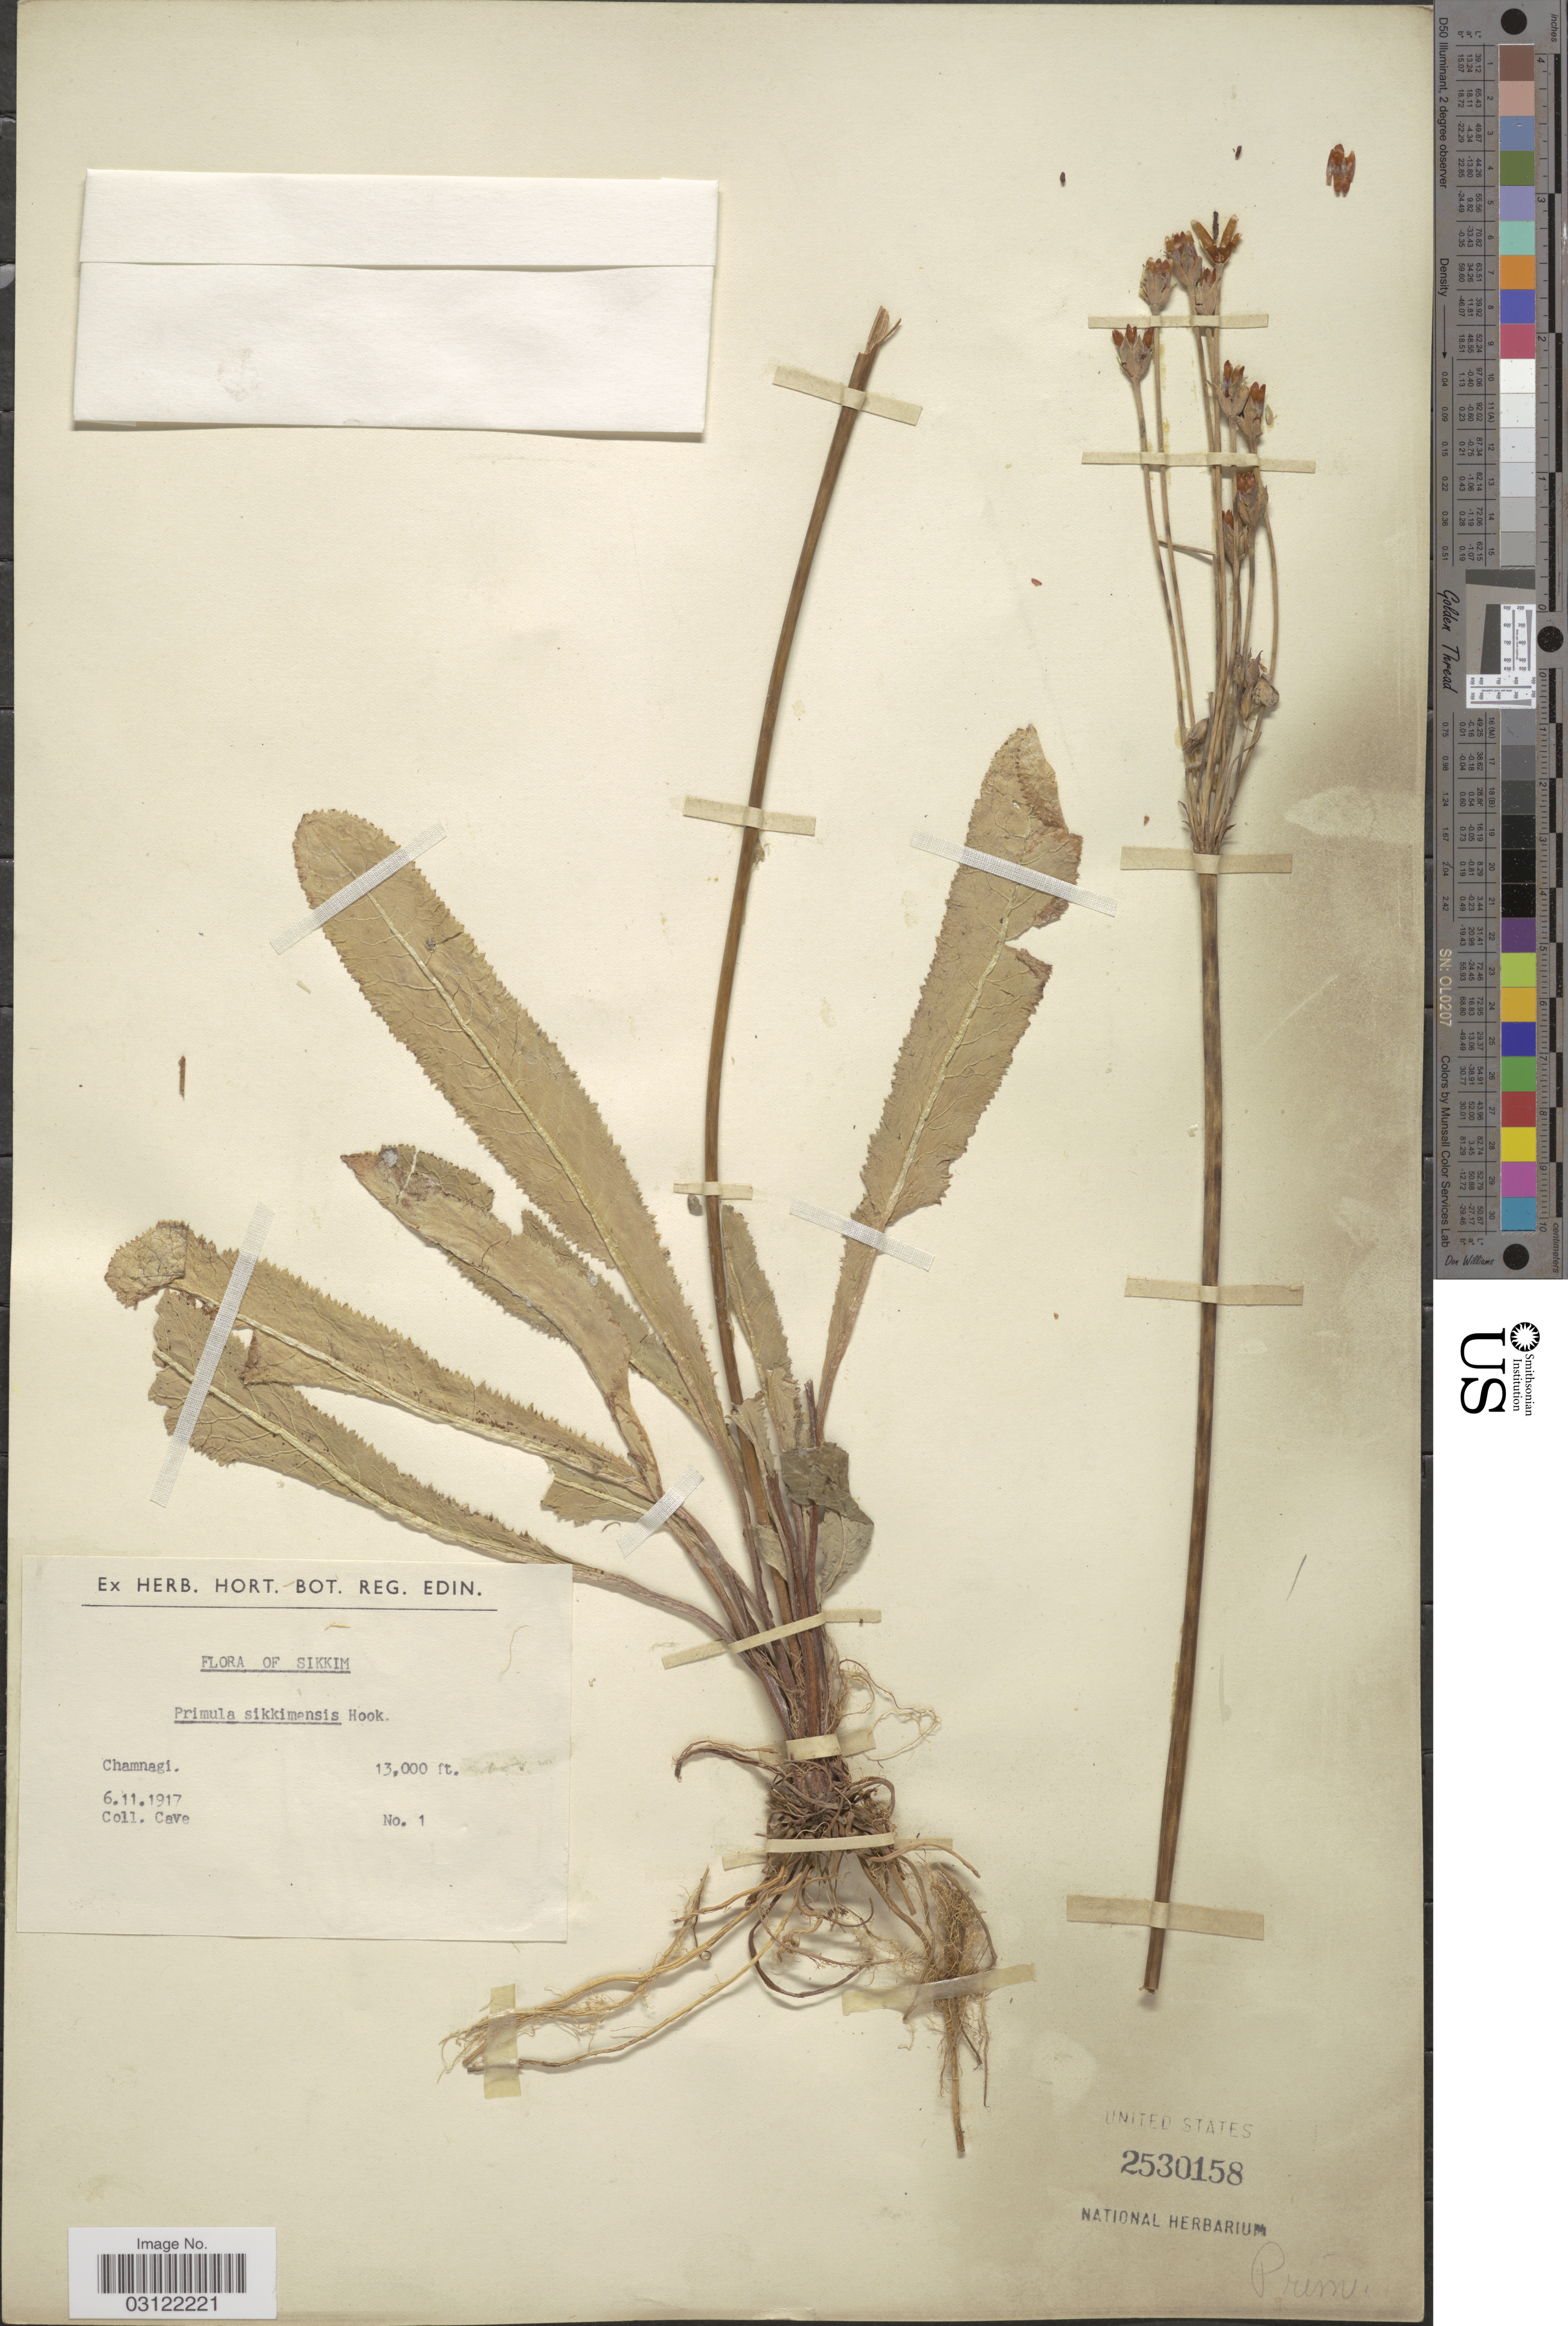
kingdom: Plantae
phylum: Tracheophyta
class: Magnoliopsida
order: Ericales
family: Primulaceae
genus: Primula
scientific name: Primula sikkimensis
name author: Hook.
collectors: Cave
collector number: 1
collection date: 1917-11-06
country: India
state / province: Sikkim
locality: Chamnagi.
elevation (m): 3962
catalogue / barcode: US 2530158